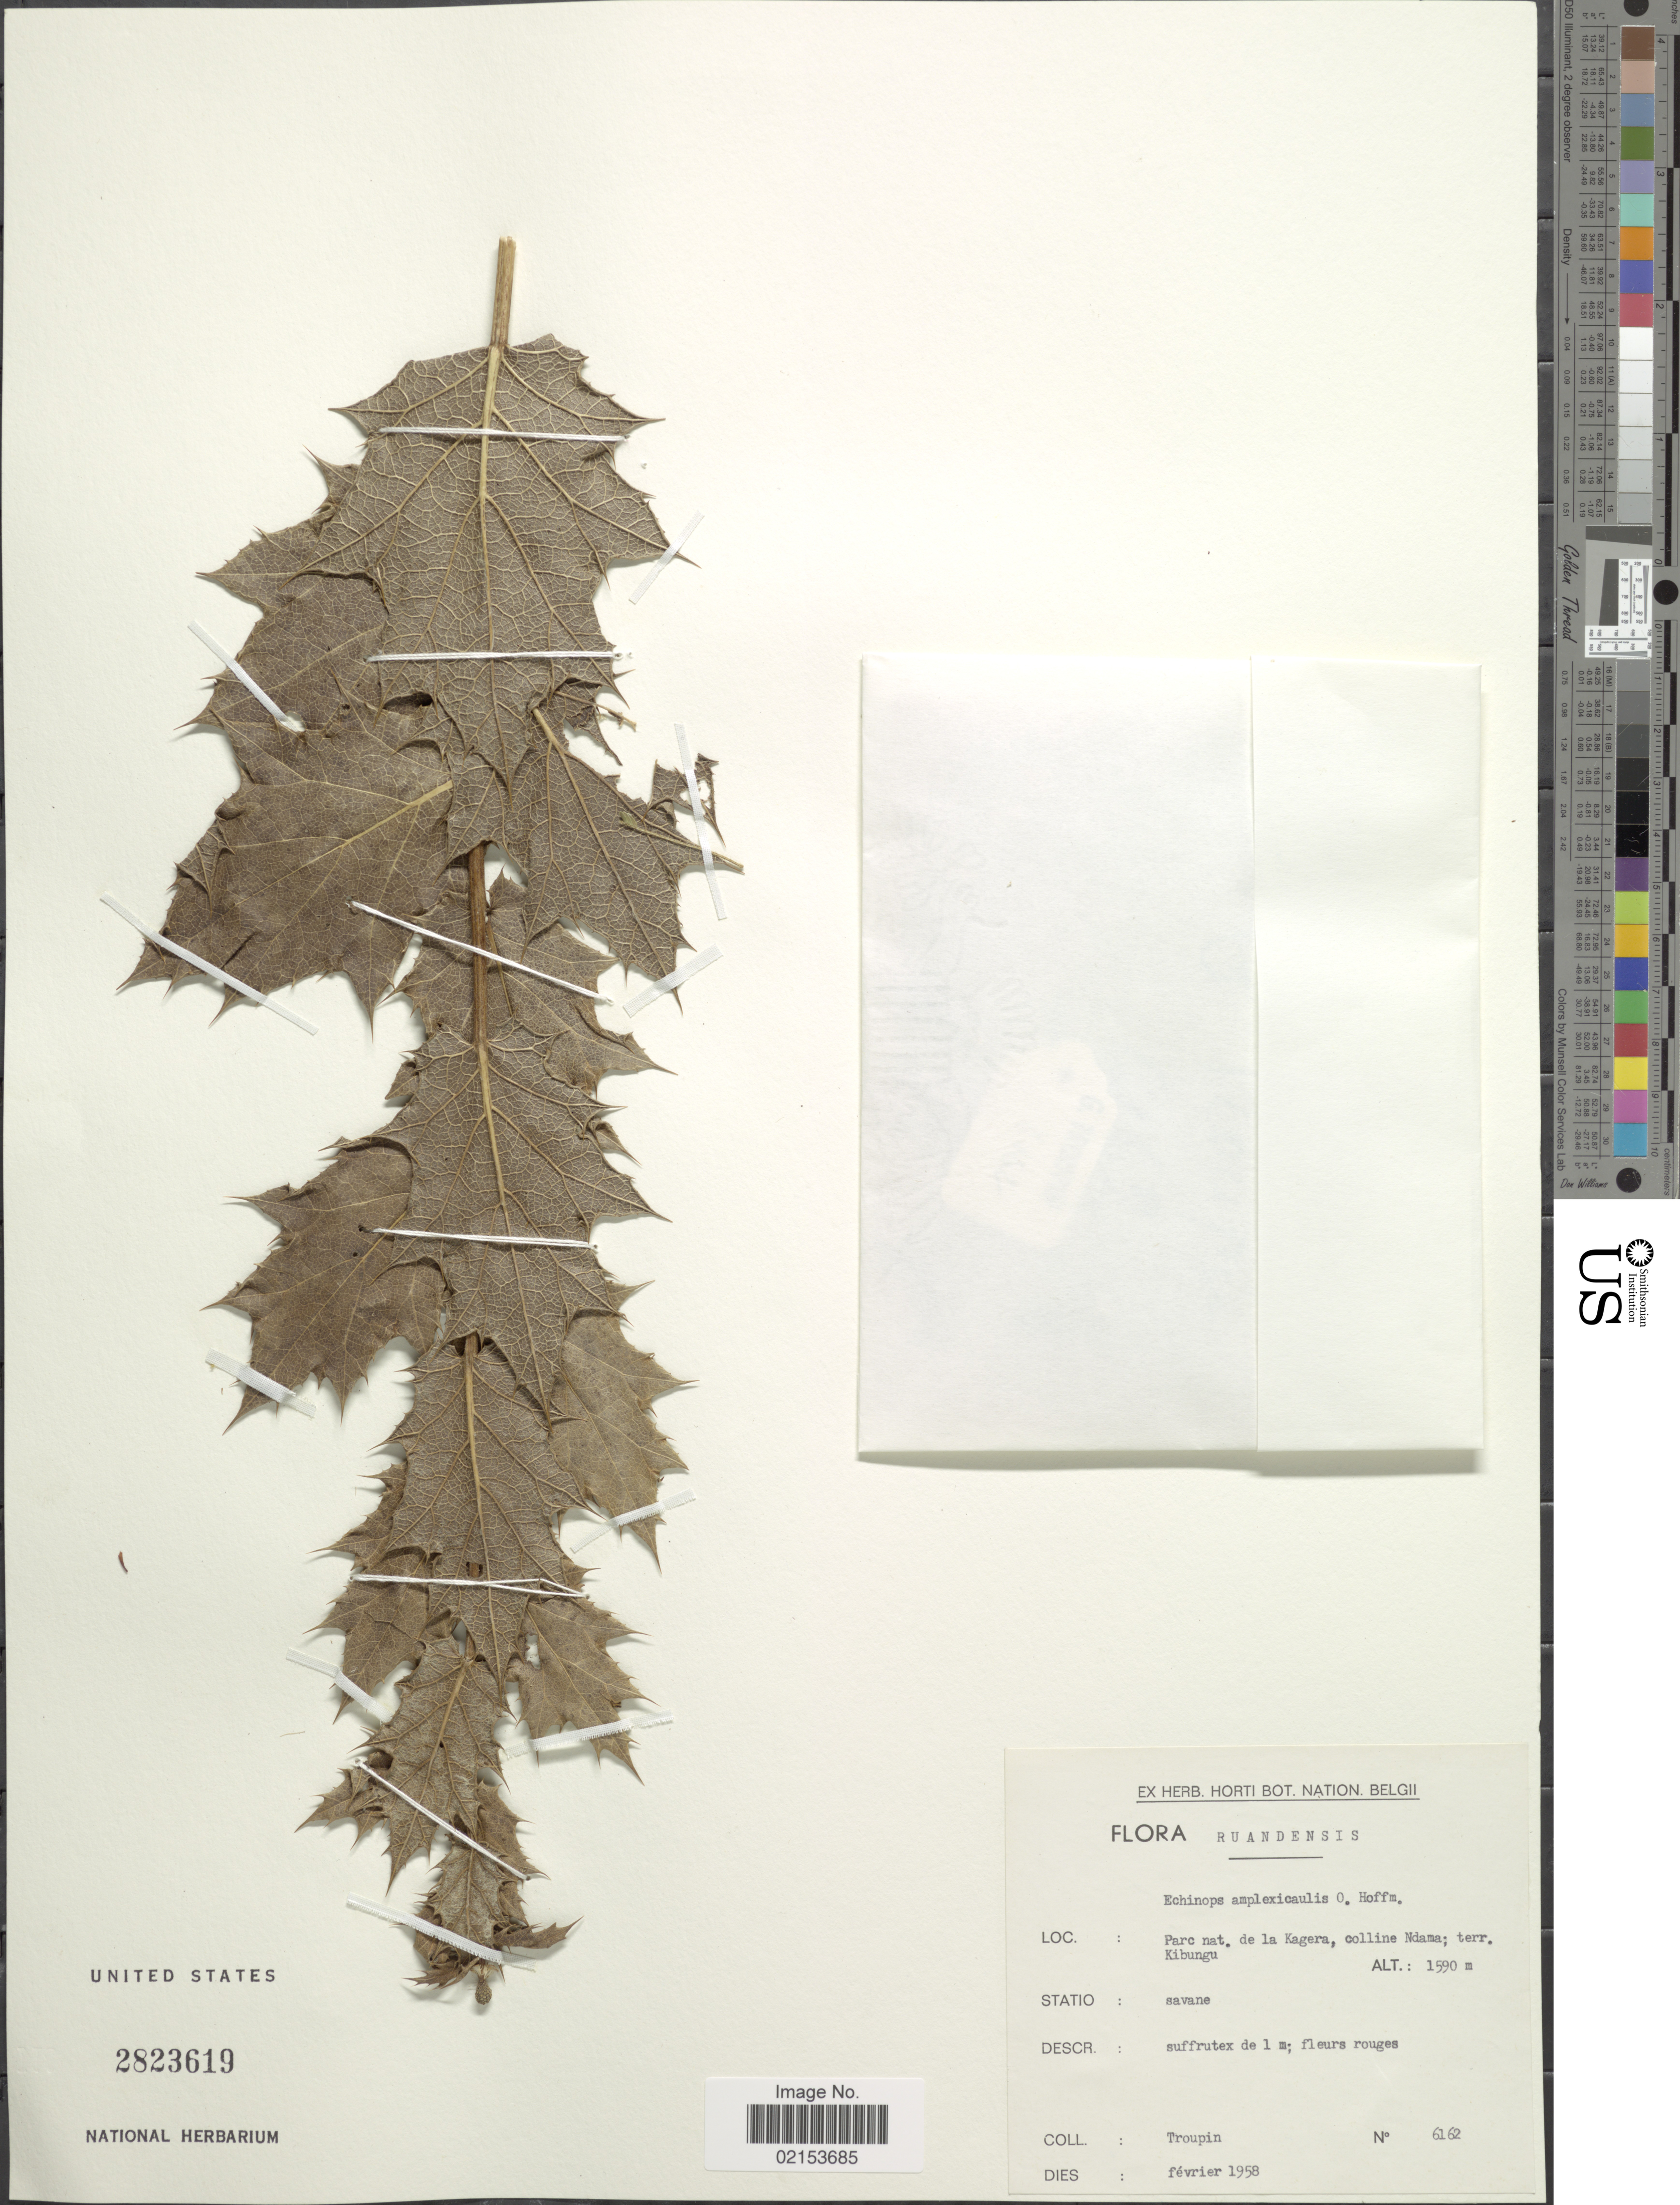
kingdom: Plantae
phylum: Tracheophyta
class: Magnoliopsida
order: Asterales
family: Asteraceae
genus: Echinops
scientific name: Echinops amplexicaulis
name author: Oliv.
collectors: Troupin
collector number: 6162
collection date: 1958-02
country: Tanzania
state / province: Kagera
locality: Parc. Na. de La Kagera, colline Ndama, terr, Kibunga. Ruandensis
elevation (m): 1590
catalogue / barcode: US 2823619